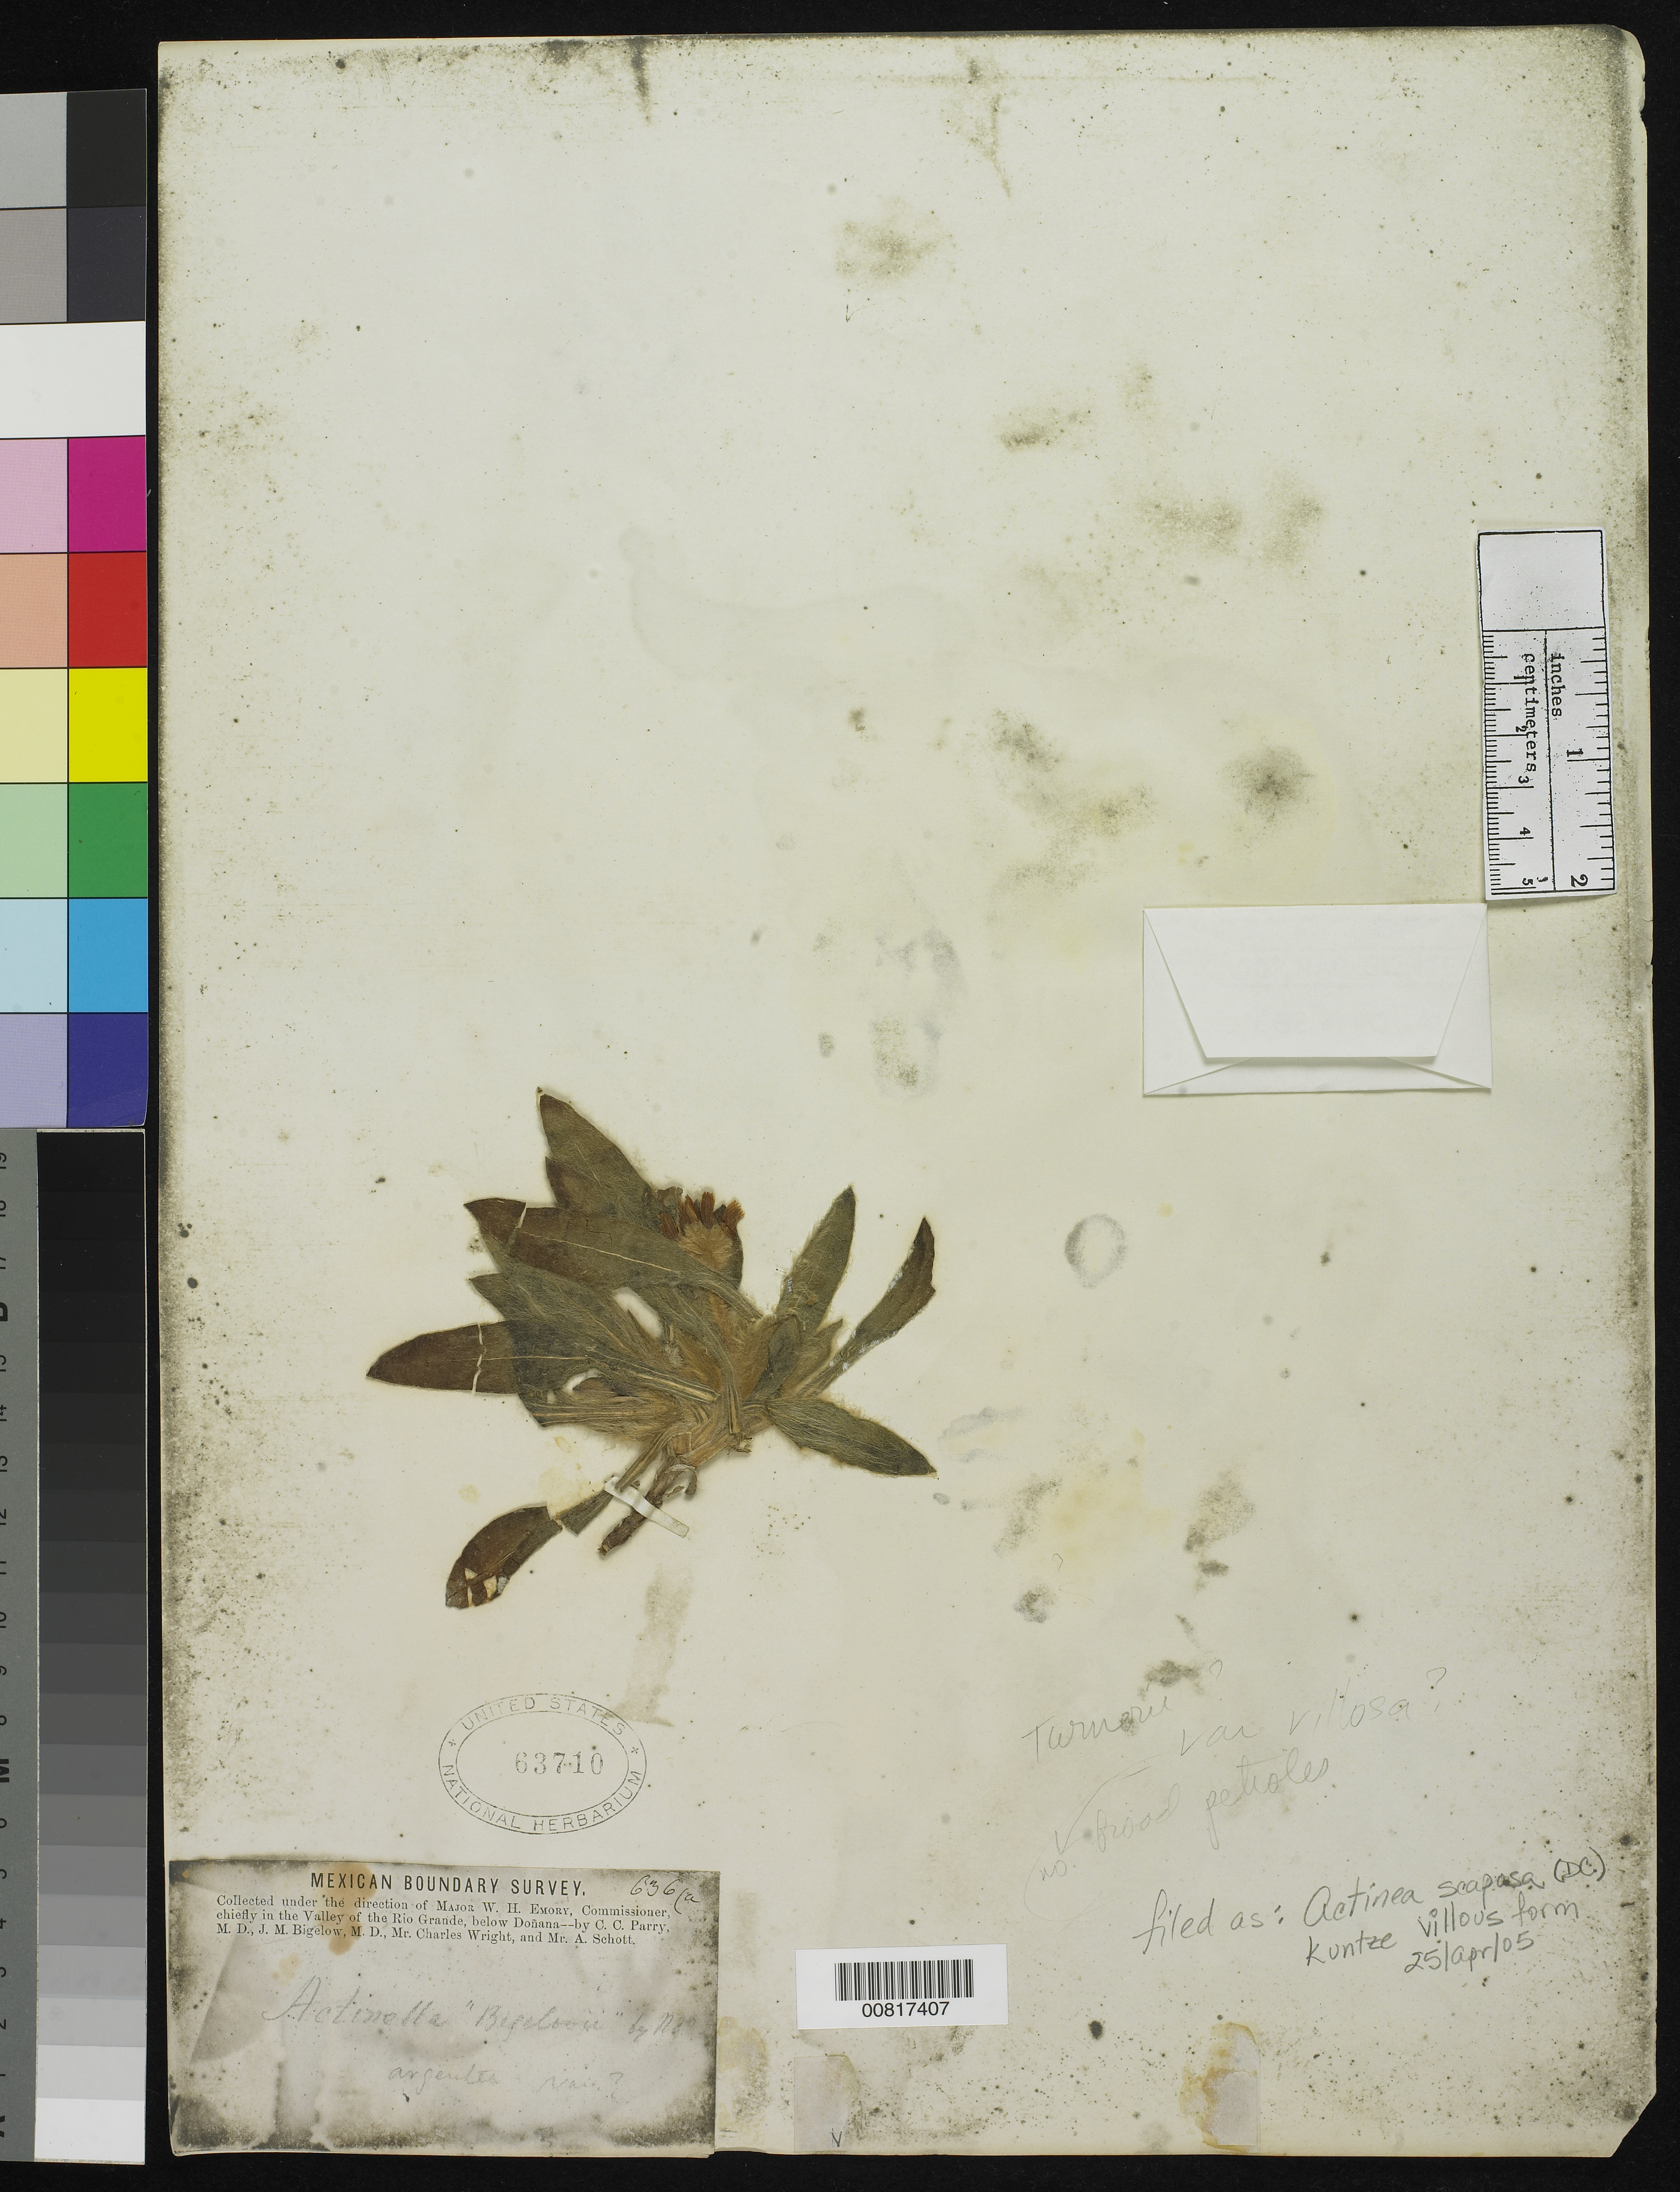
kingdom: Plantae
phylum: Tracheophyta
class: Magnoliopsida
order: Asterales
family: Asteraceae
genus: Actinea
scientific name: Actinea scaposa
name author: (DC.) Kuntze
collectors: C. C. Parry, J. M. Bigelow, C. Wright & A. C. V. Schott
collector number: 636a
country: United States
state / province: New Mexico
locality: Valley of the Rio Grande, below Doñana, New Mexico.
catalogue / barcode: US 63710